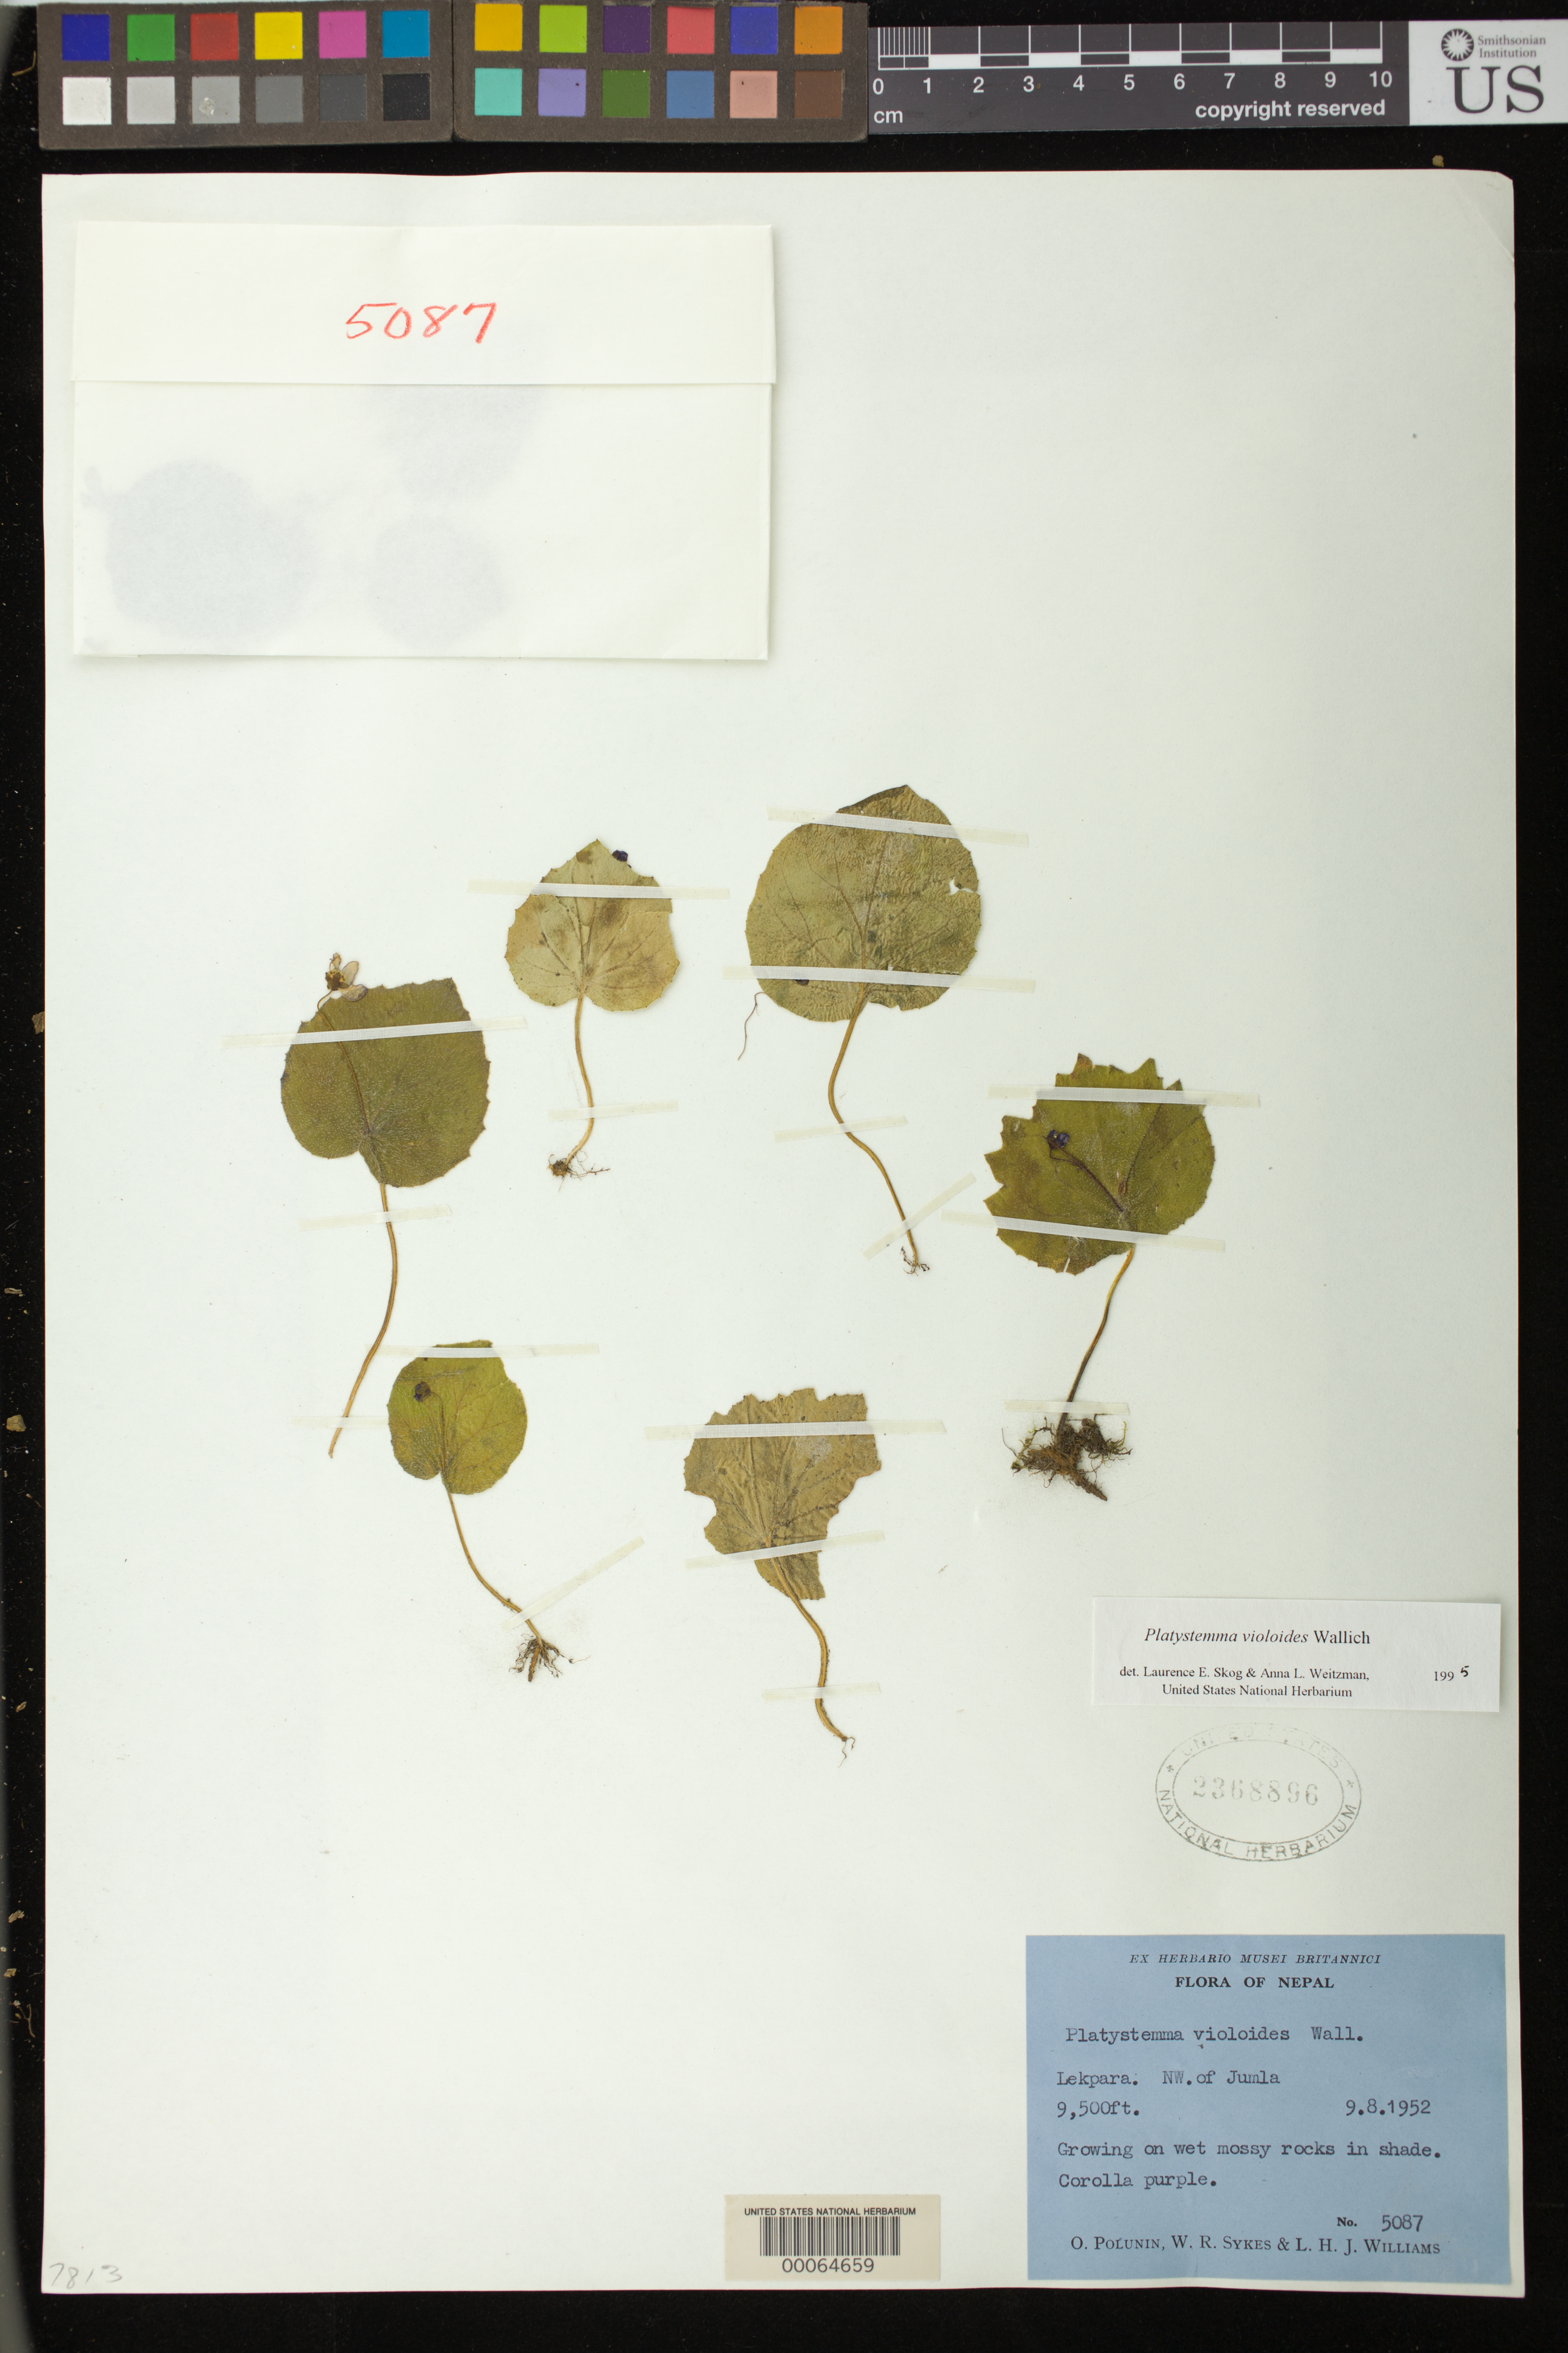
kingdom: Plantae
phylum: Tracheophyta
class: Magnoliopsida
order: Lamiales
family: Gesneriaceae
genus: Platystemma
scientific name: Platystemma violoides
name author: Wall.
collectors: O. V. Polunin, W. R. Sykes & L. H. J. Williams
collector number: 5087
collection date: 1952-08-09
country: Nepal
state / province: Mid Western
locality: Lekpara. NW. of Jumla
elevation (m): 2896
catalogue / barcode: US 2368896